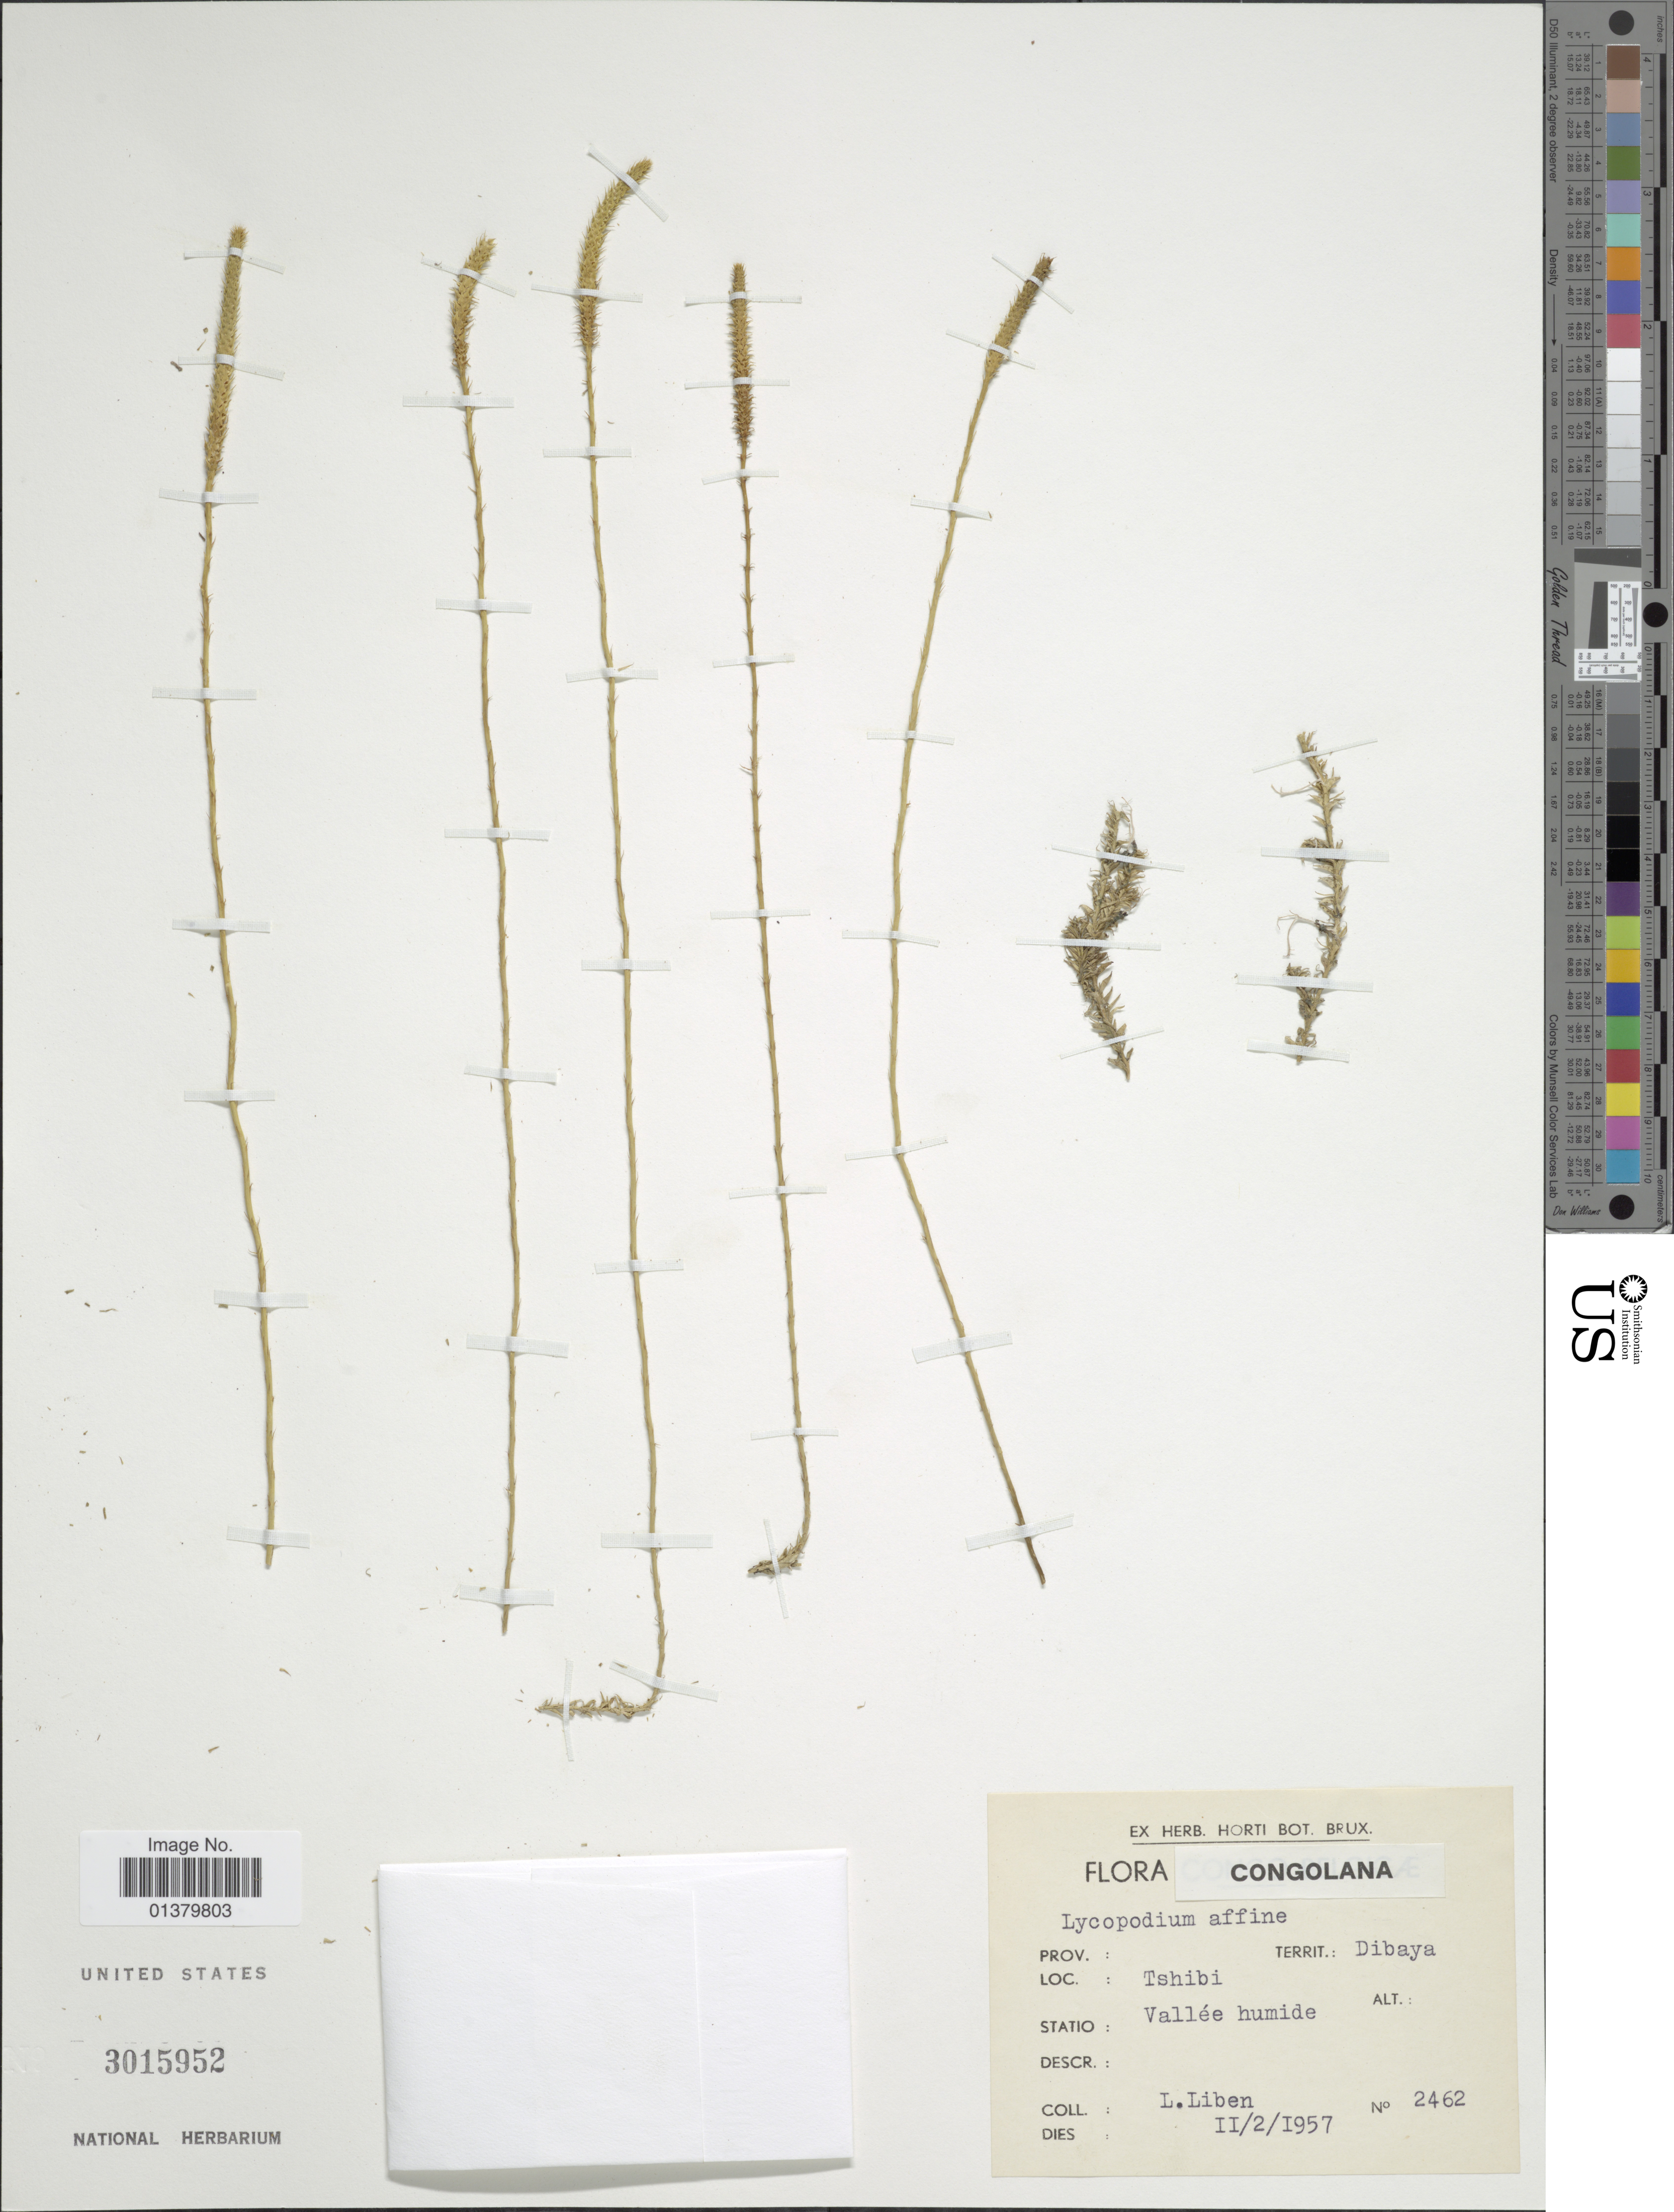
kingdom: Plantae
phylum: Tracheophyta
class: Lycopodiopsida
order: Lycopodiales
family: Lycopodiaceae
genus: Pseudolycopodiella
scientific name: Pseudolycopodiella affinis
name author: (Bory) Holub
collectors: L. Liben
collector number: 2462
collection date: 1957-02-02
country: Congo, Democratic Republic of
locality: Territ: Dibaya, Tshibi, Statio Vallée humide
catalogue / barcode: US 3015952